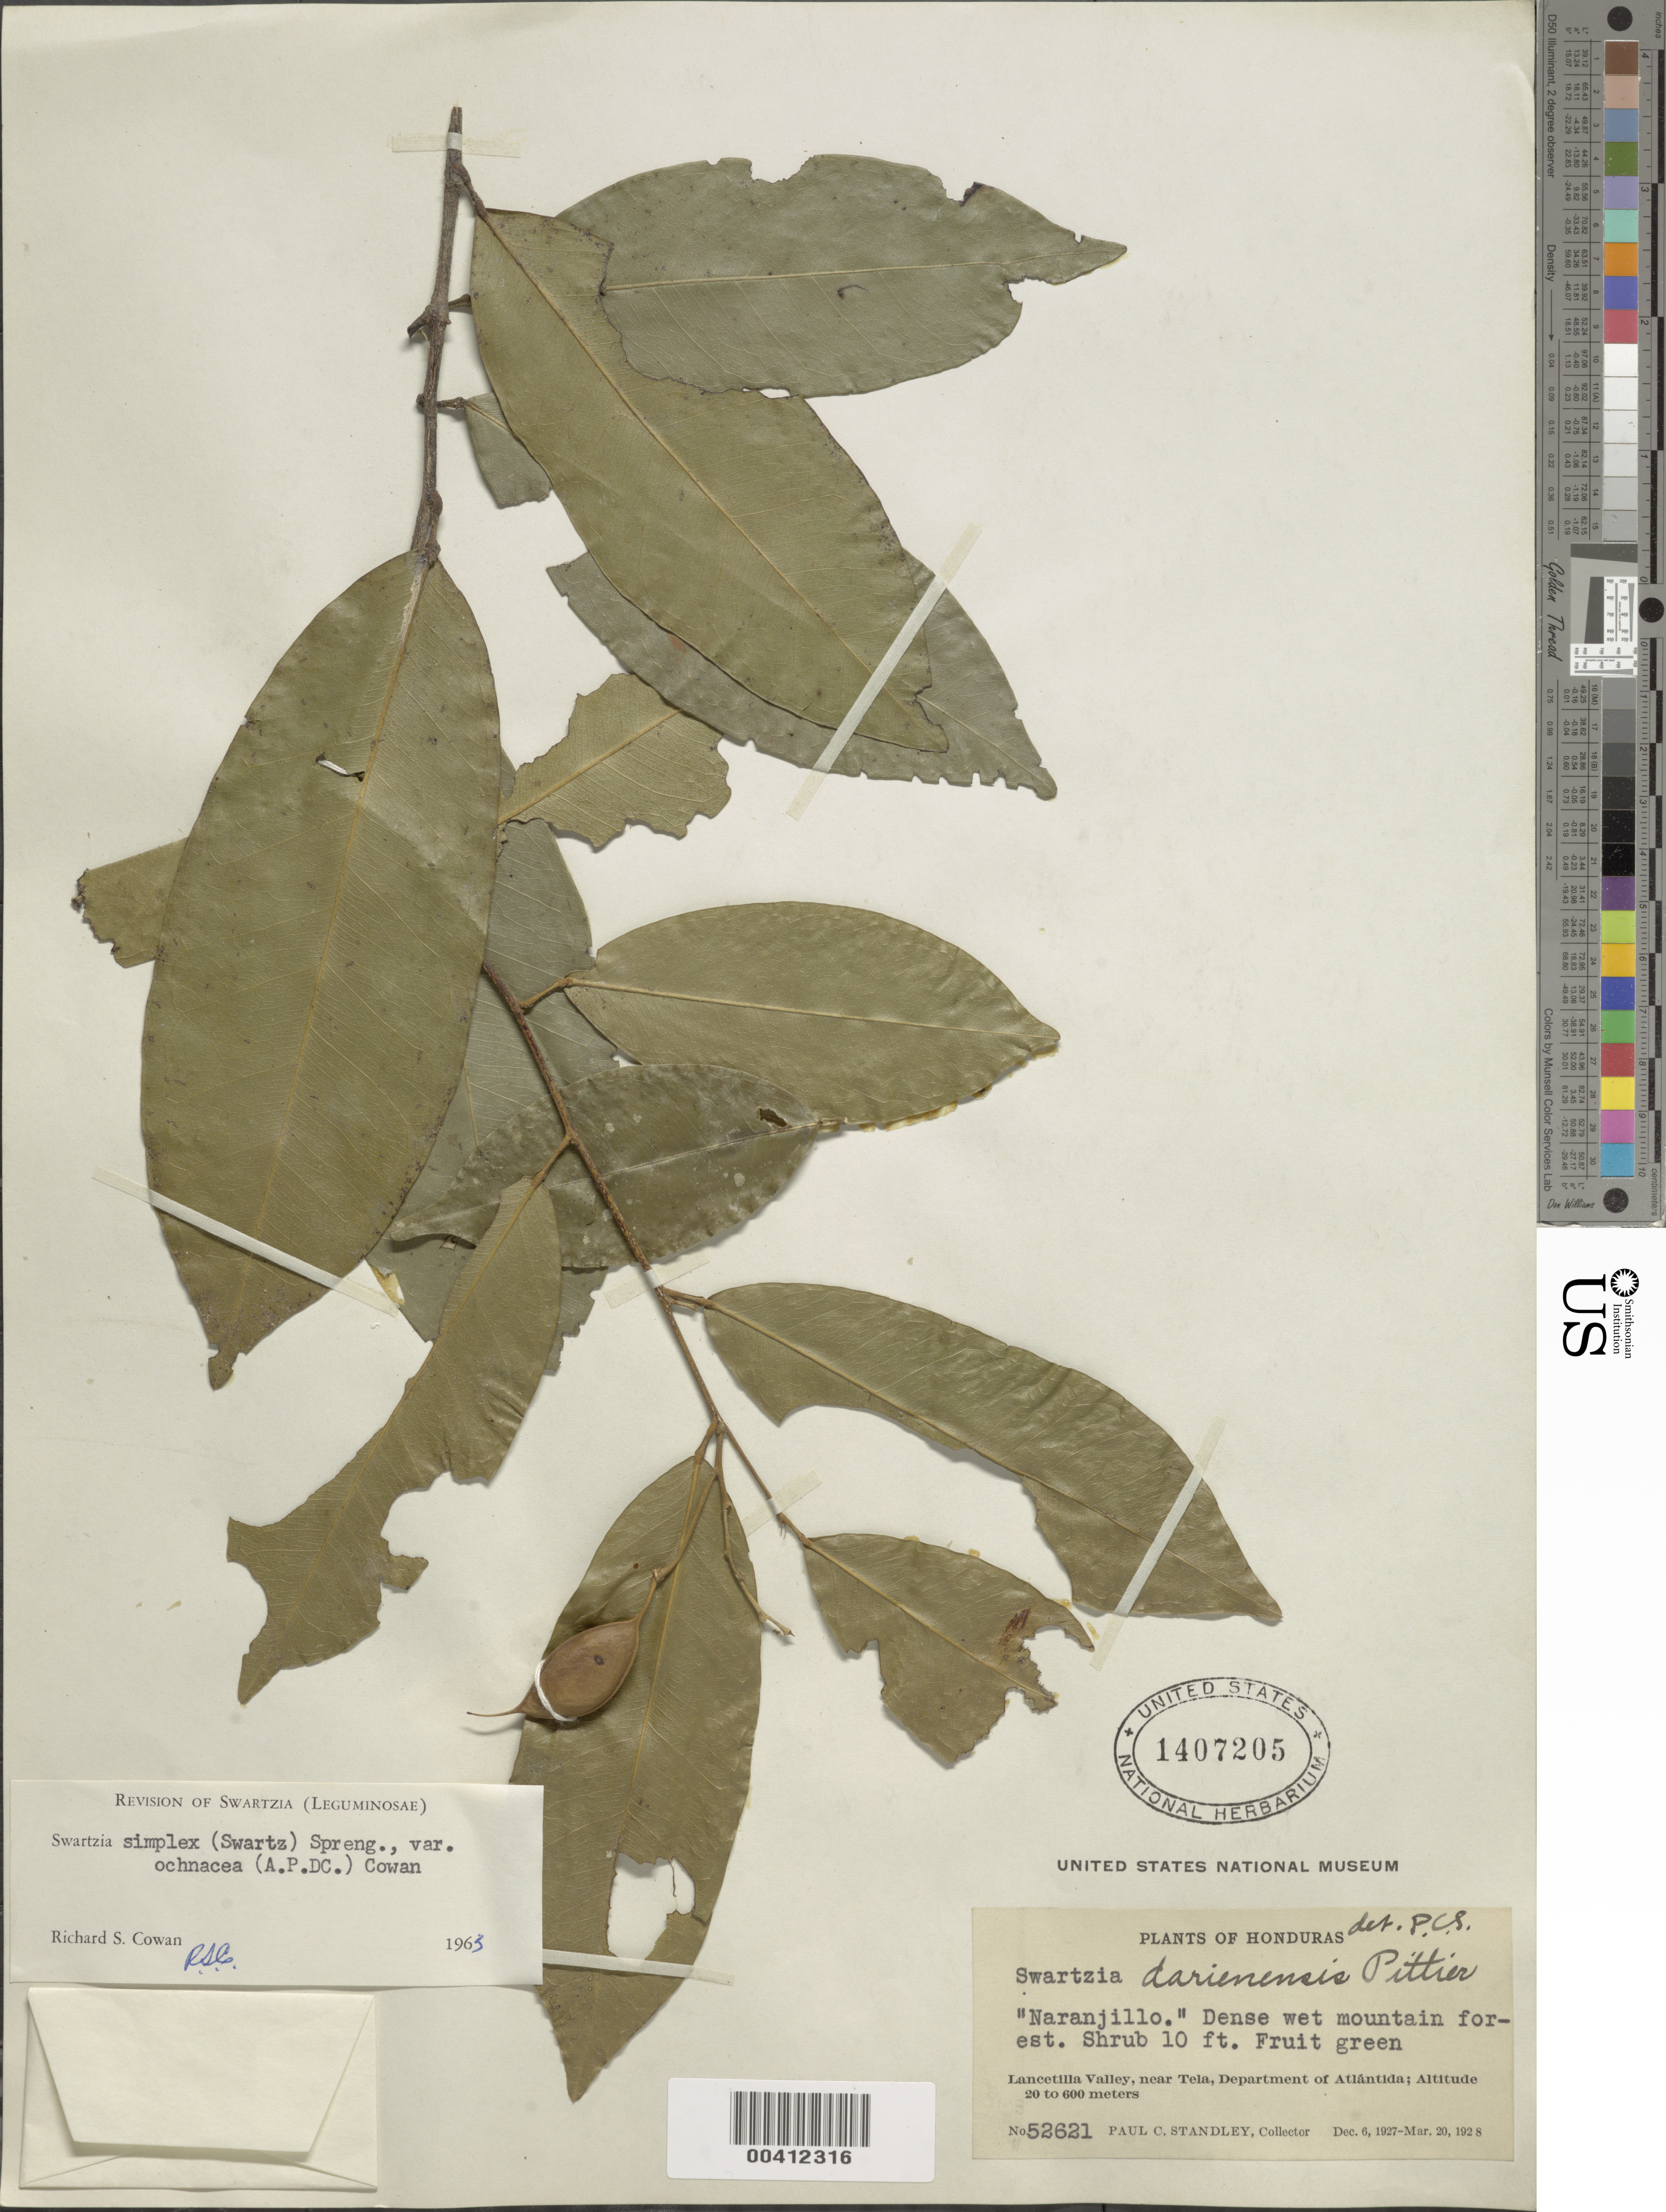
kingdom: Plantae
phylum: Tracheophyta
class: Magnoliopsida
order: Fabales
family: Fabaceae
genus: Swartzia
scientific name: Swartzia simplex var. ochnacea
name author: (DC.) R.S. Cowan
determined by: Cowan, R. S.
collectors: P. C. Standley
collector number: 52621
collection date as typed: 06 Dec 1927 to 20 Mar 1928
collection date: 1927-12-06/1928-03-20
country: Honduras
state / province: Atlántida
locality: Lancetilla Valley, near Tela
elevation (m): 6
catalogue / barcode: US 1407205